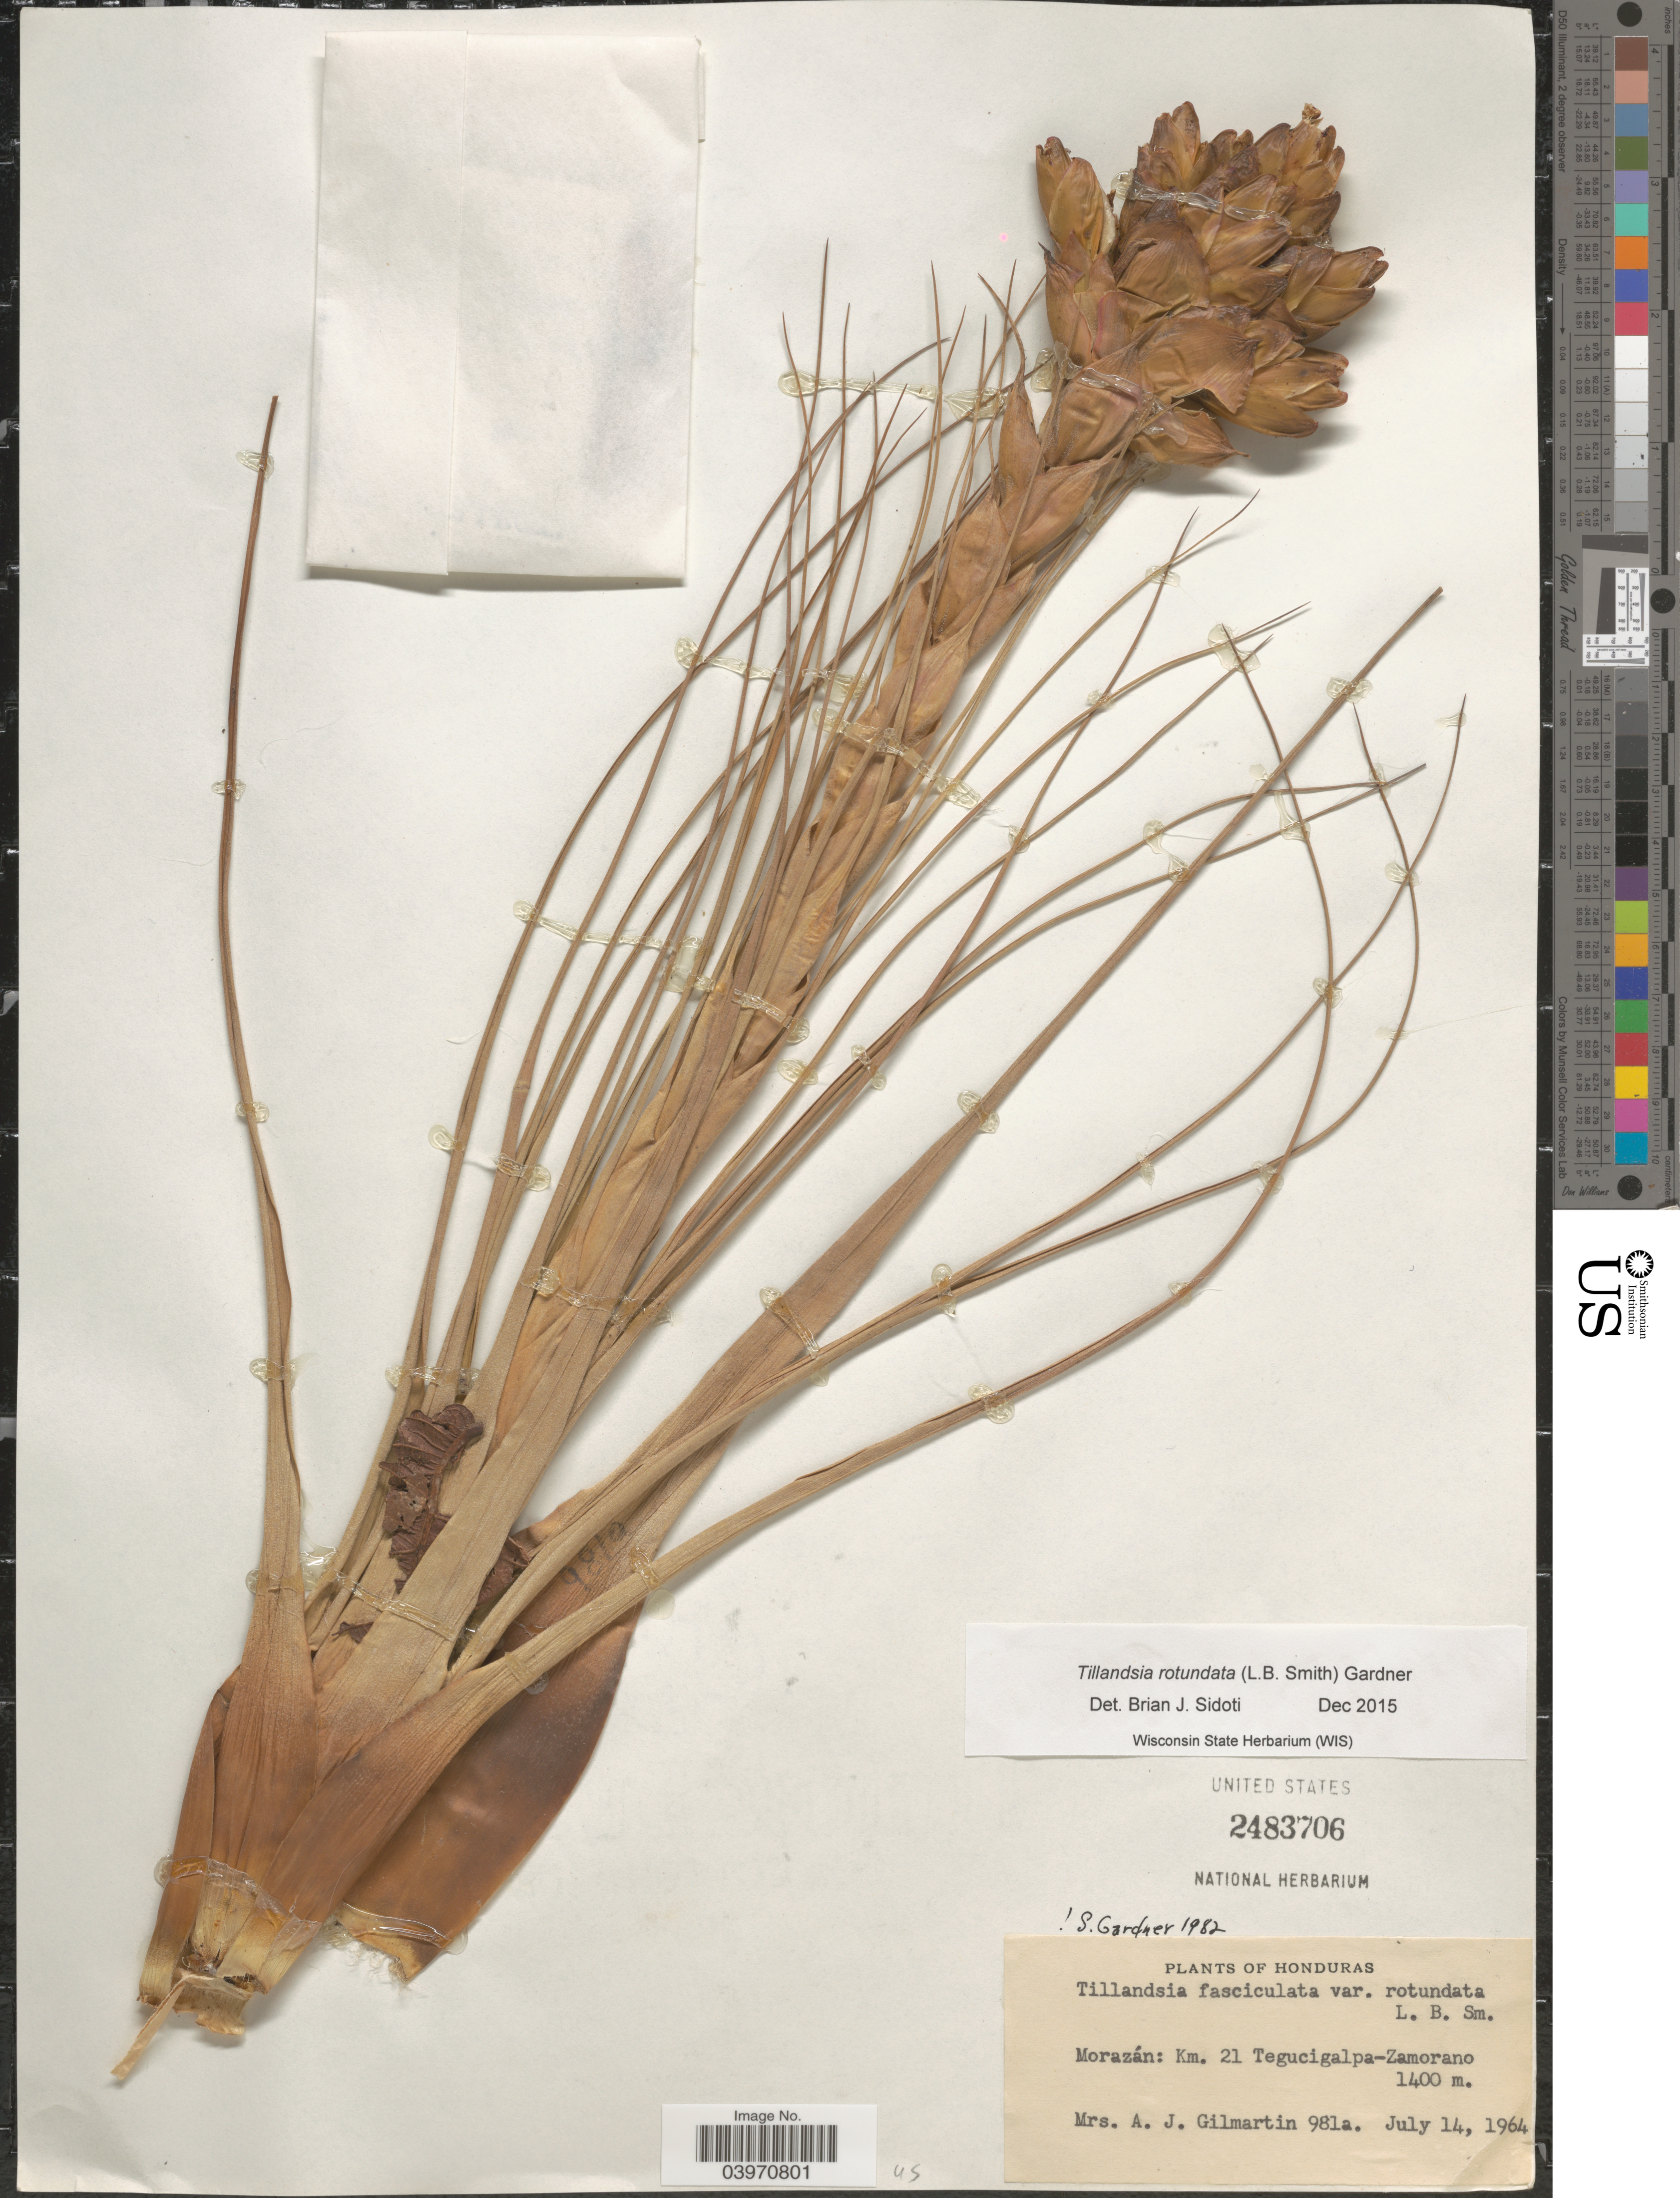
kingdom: Plantae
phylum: Tracheophyta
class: Liliopsida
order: Poales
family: Bromeliaceae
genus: Tillandsia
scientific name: Tillandsia fasciculata var. rotundata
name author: L.B. Sm.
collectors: A. J. Gilmartin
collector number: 981a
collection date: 1964-07-14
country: Honduras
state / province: Fco. Morazán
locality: Morazán: Km. 21 Tegucigalpa-Zamorano.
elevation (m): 1400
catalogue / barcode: US 2483706